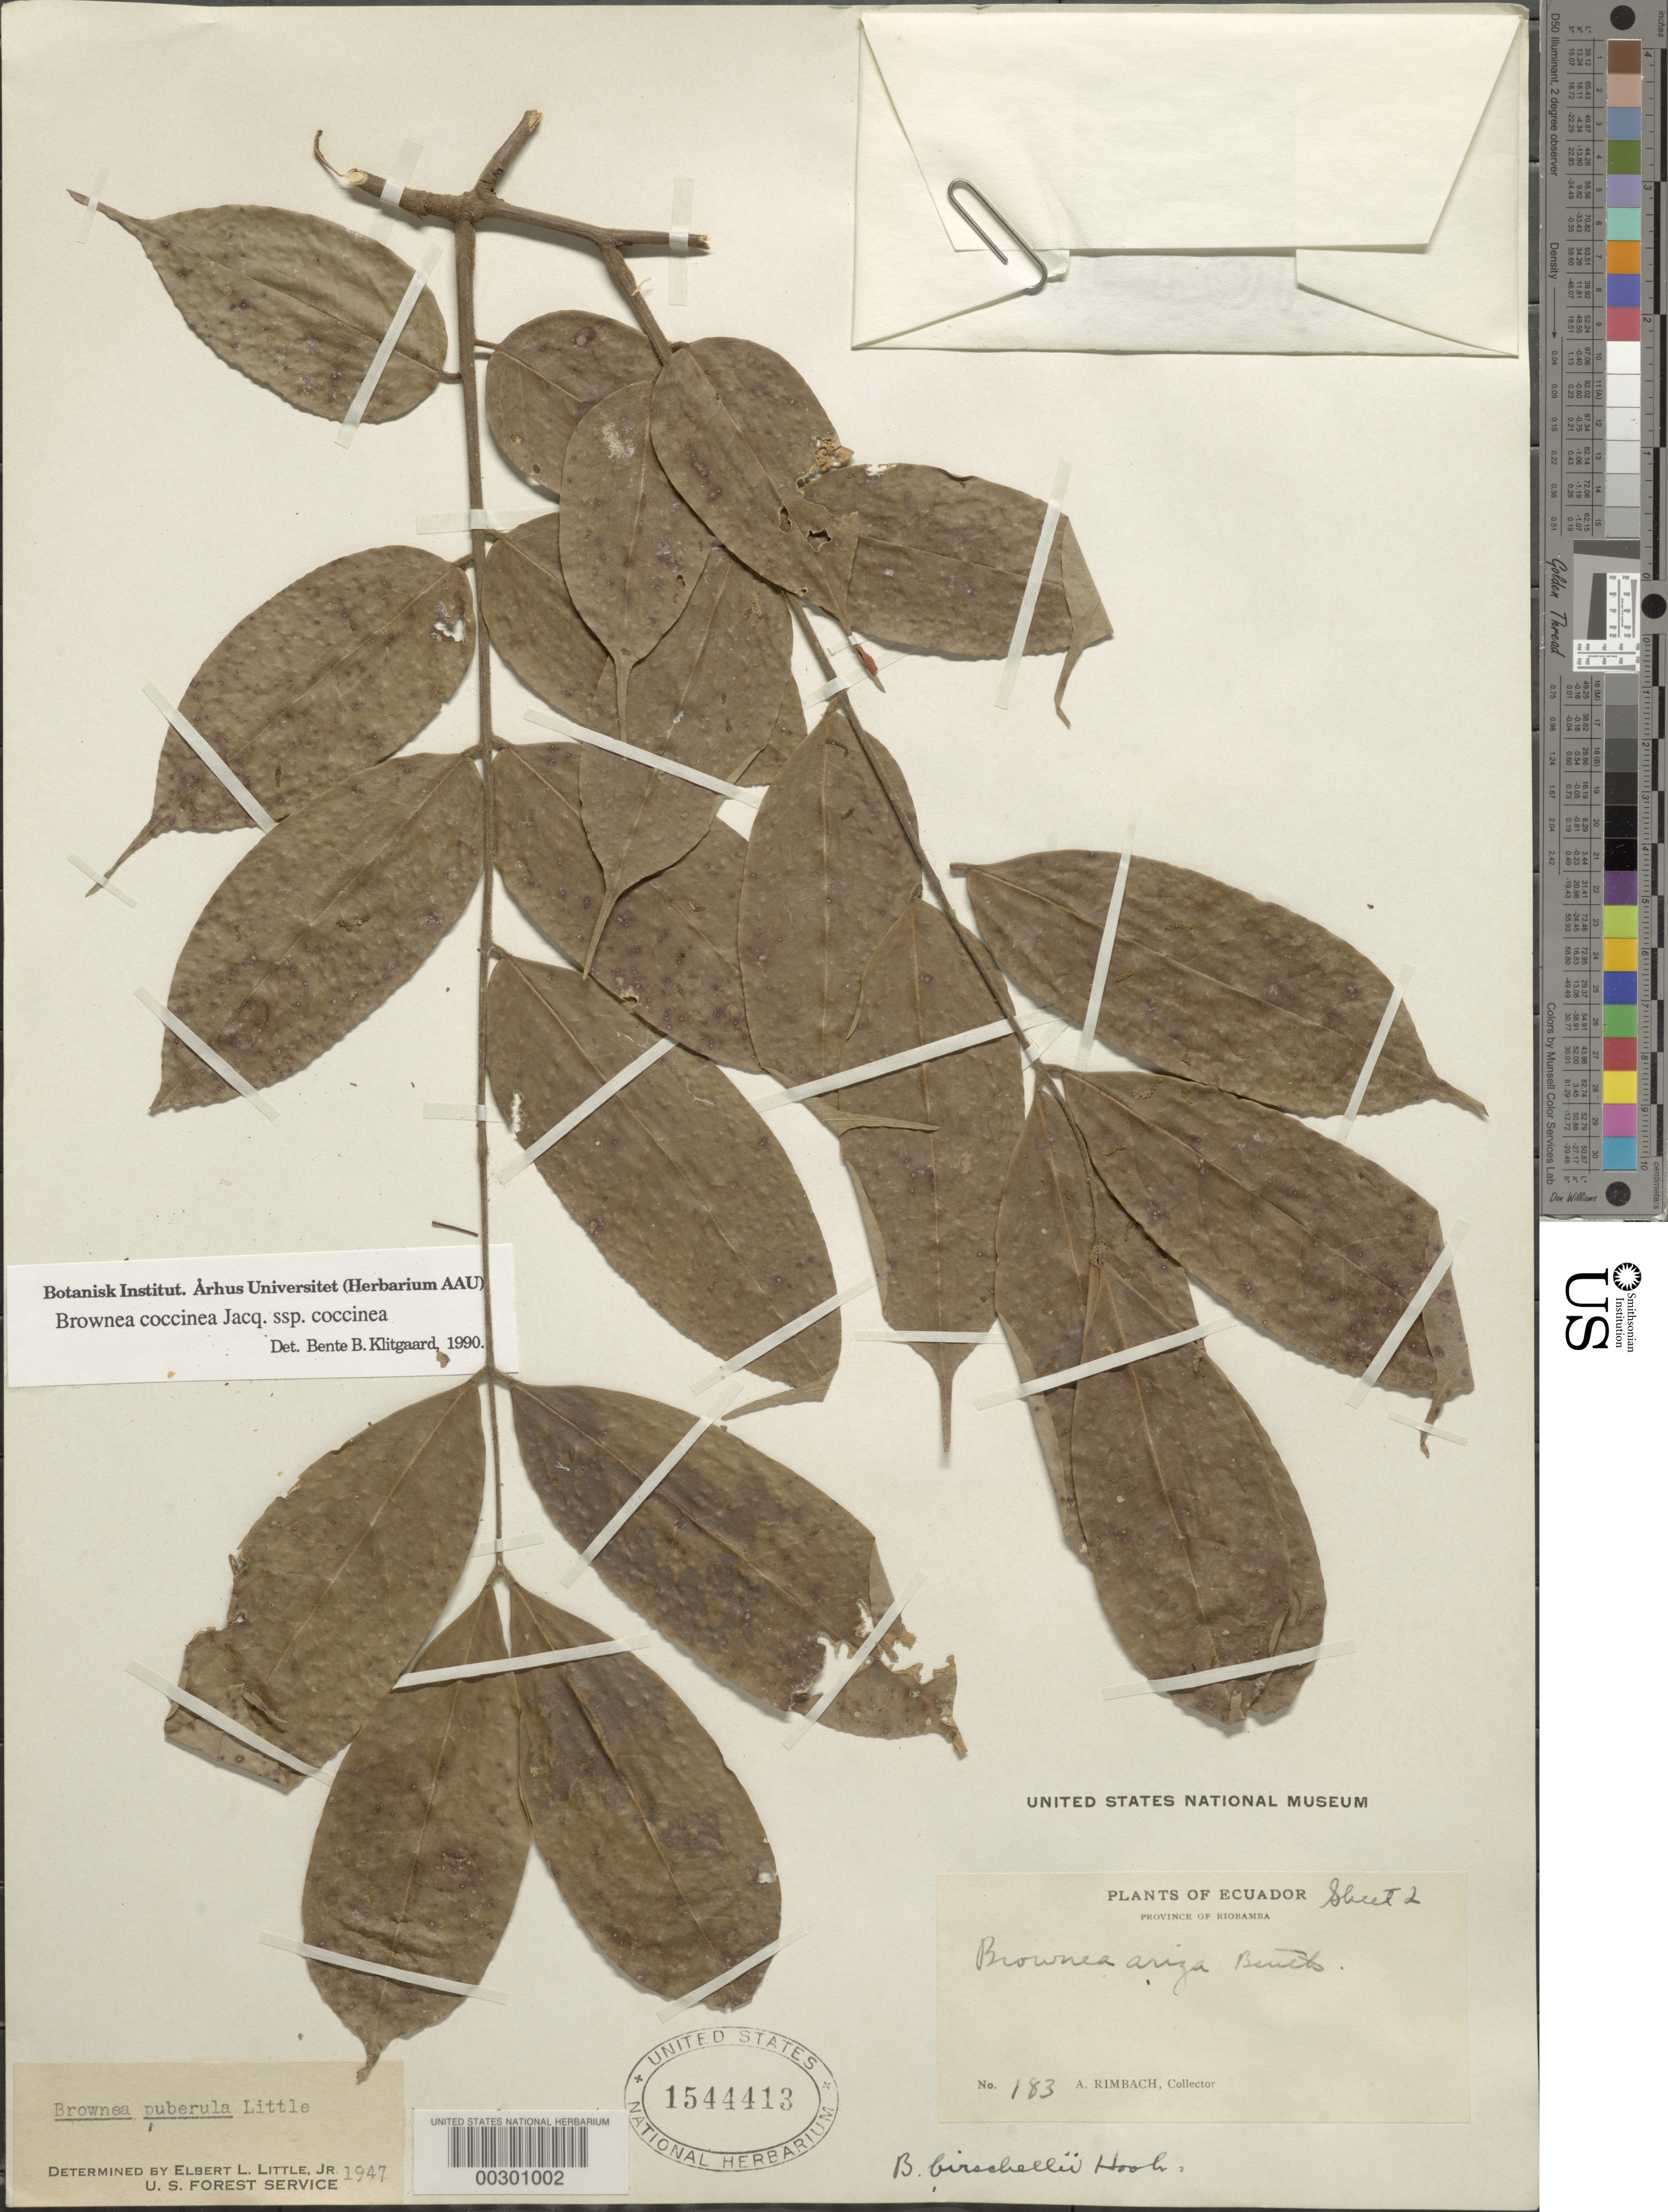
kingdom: Plantae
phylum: Tracheophyta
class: Magnoliopsida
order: Fabales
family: Fabaceae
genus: Brownea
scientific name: Brownea coccinea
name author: Jacq.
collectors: A. Rimbach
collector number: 183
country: Ecuador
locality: Foot of the western Cordillera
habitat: Moist forest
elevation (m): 200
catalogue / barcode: US 1544413